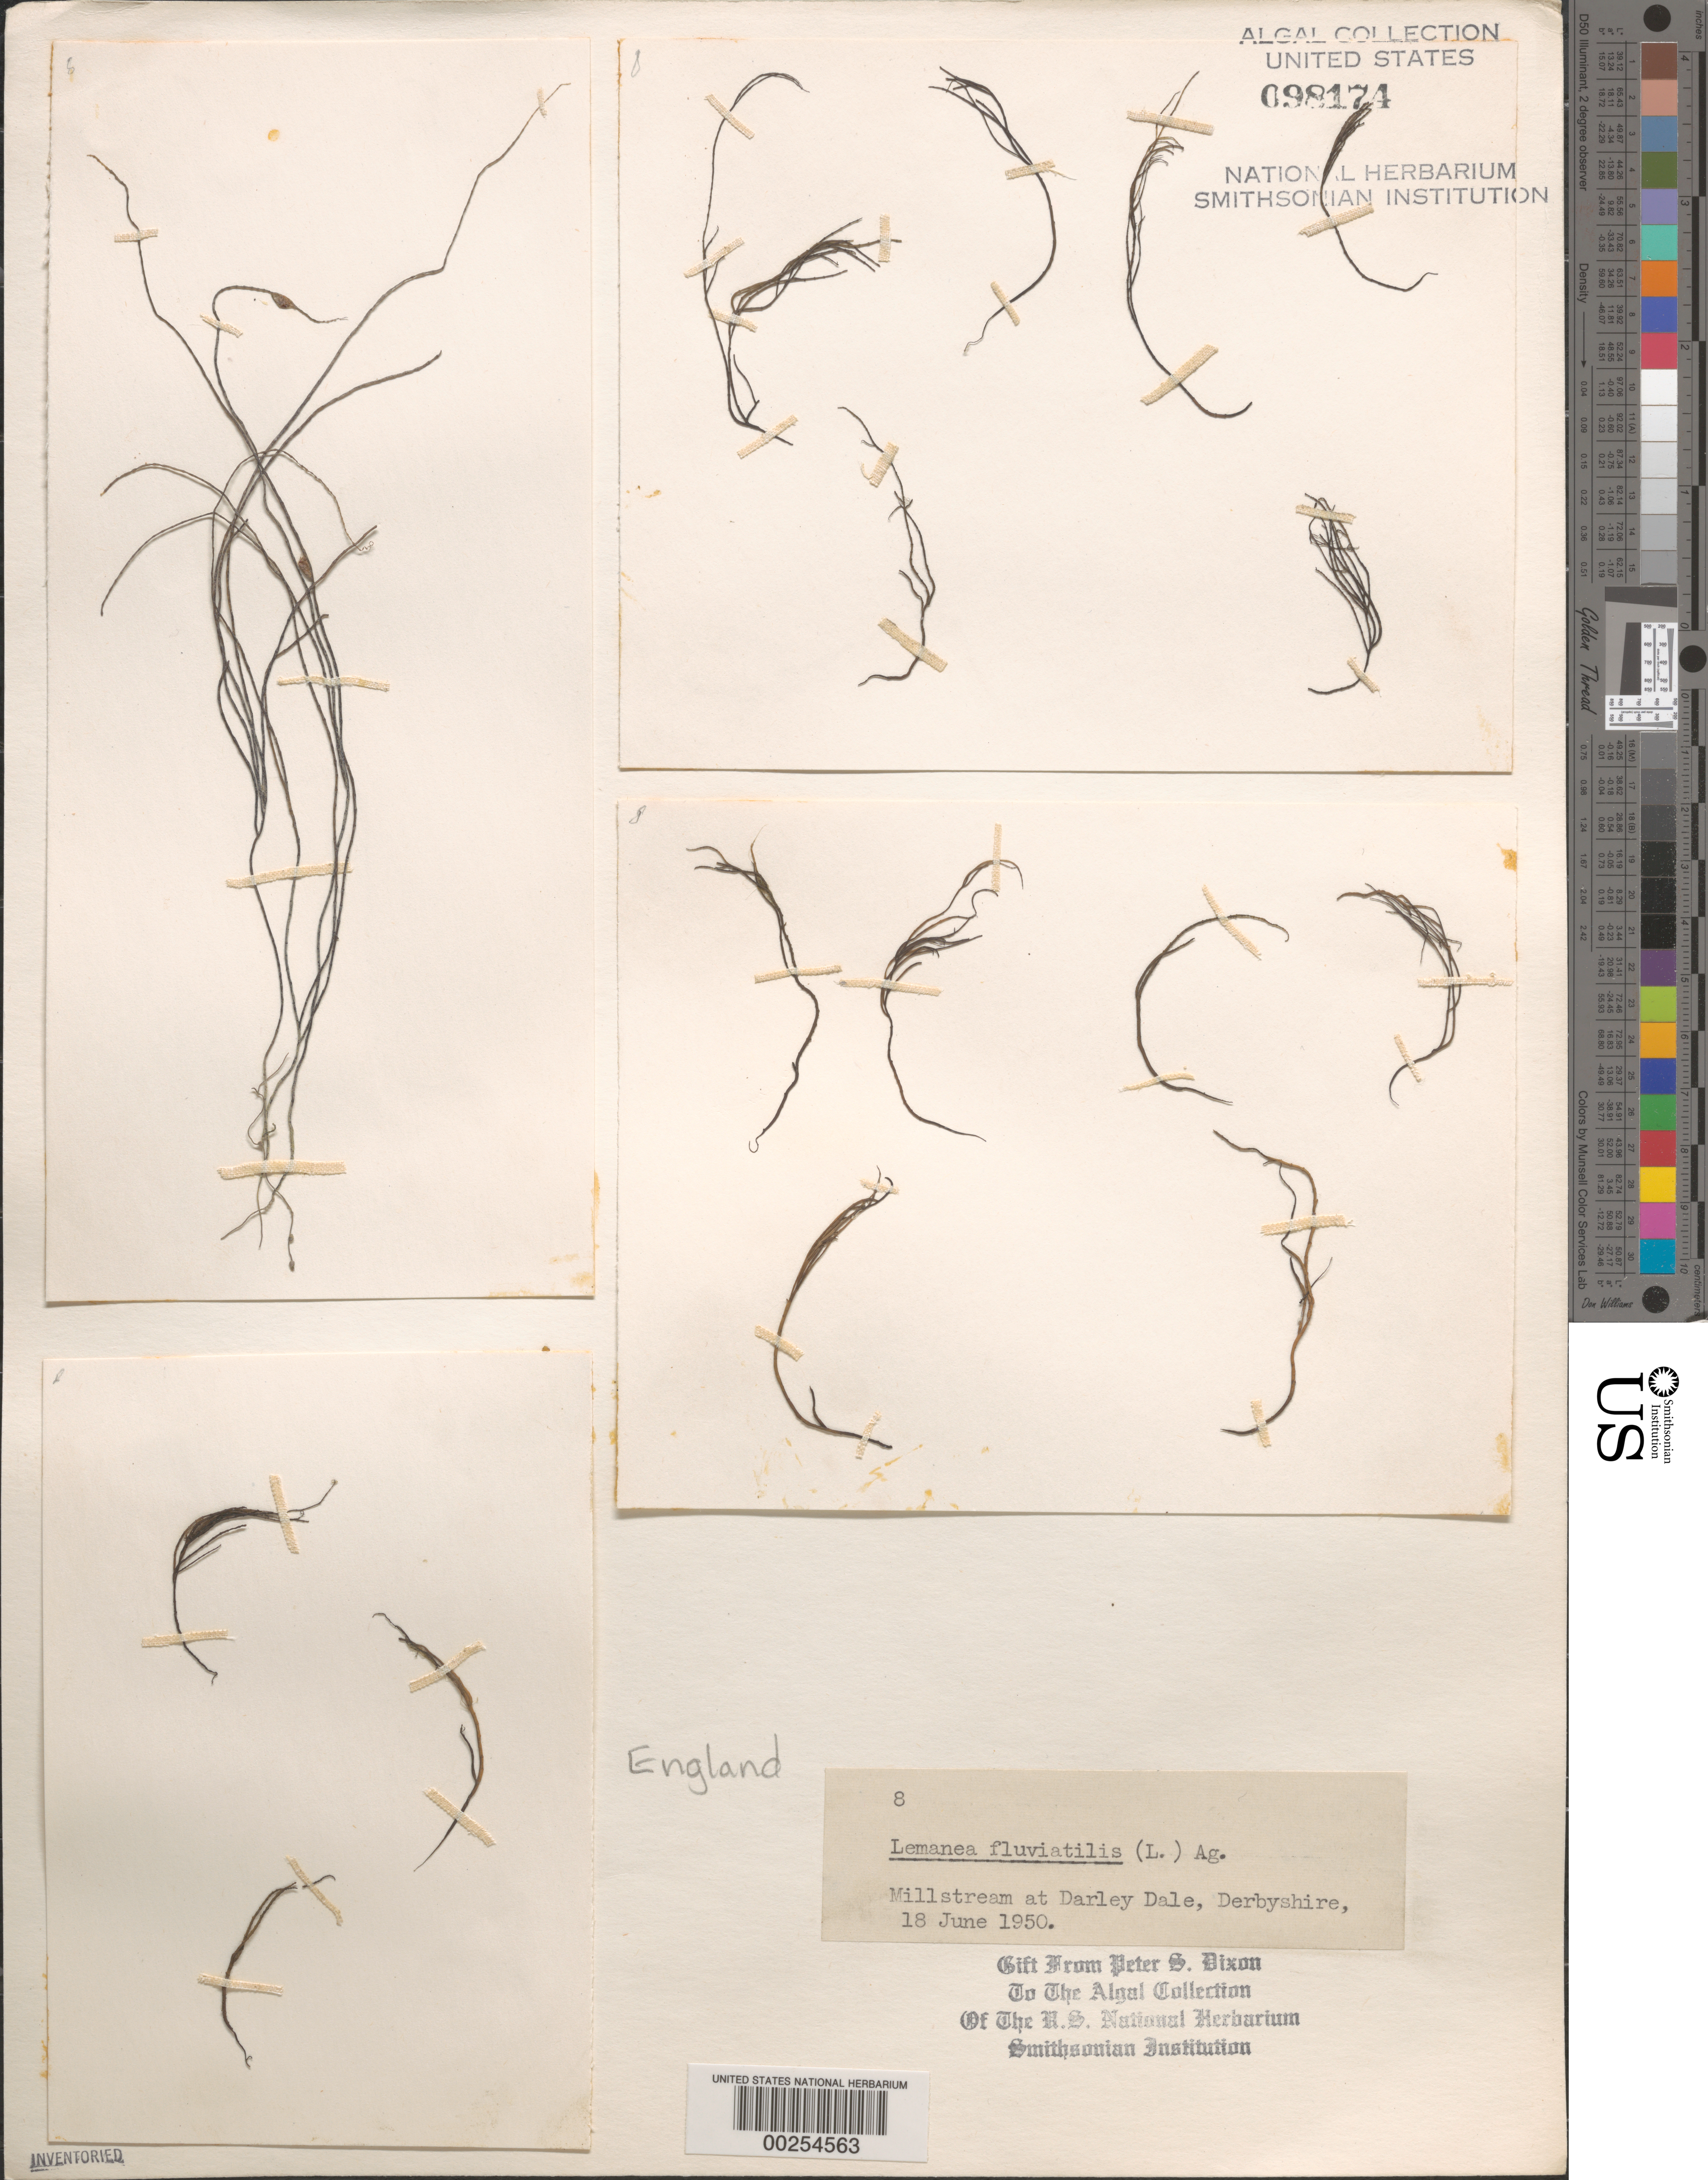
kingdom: Plantae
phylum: Rhodophyta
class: Florideophyceae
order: Batrachospermales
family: Lemaneaceae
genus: Lemanea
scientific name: Lemanea fluviatilis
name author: (L.) C. Agardh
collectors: P. S. Dixon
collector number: PSD 8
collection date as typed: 18 Jun 1950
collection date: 1950-06-18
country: United Kingdom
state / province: England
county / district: Derbyshire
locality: Darley Dale Millstream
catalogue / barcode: US 98174